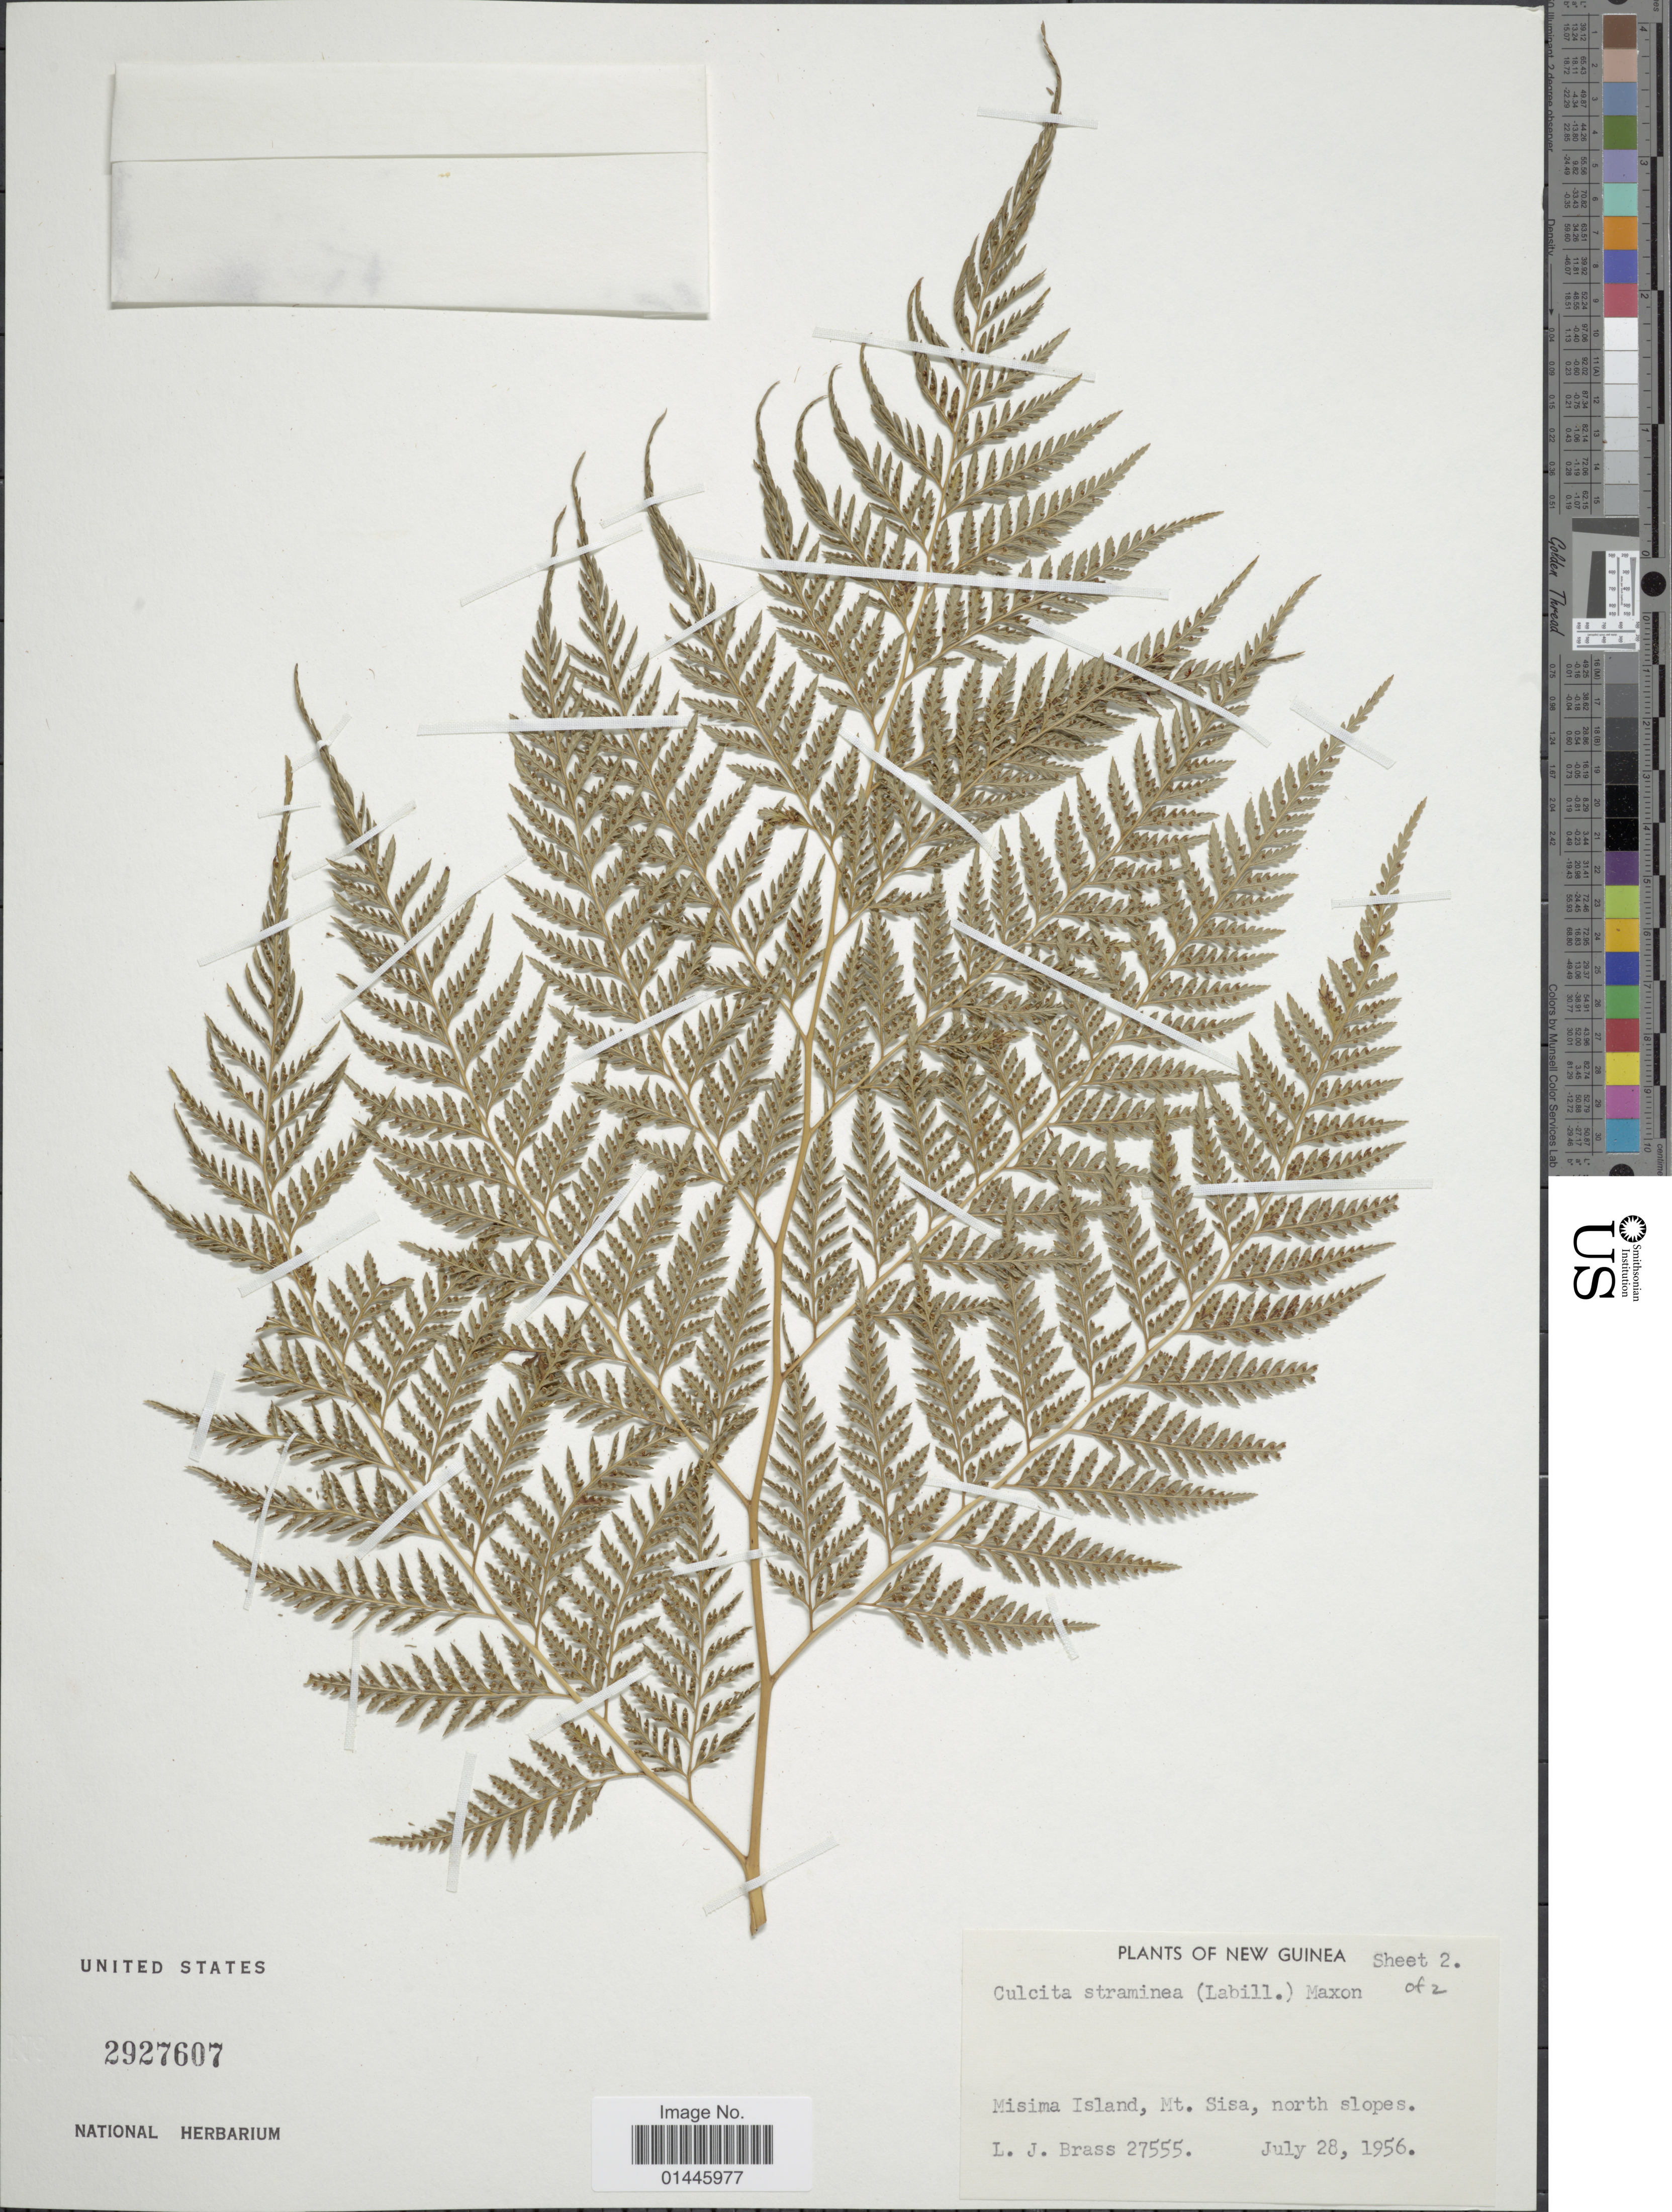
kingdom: Plantae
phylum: Tracheophyta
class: Polypodiopsida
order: Cyatheales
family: Dicksoniaceae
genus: Calochlaena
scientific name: Calochlaena straminea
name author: (Labill.) M.D. Turner & R.A. White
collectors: L. J. Brass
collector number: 27555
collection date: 1956-07-28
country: Papua New Guinea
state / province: Milne Bay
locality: Misima Island, Mt. Sisa, north slopes.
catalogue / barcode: US 2927607